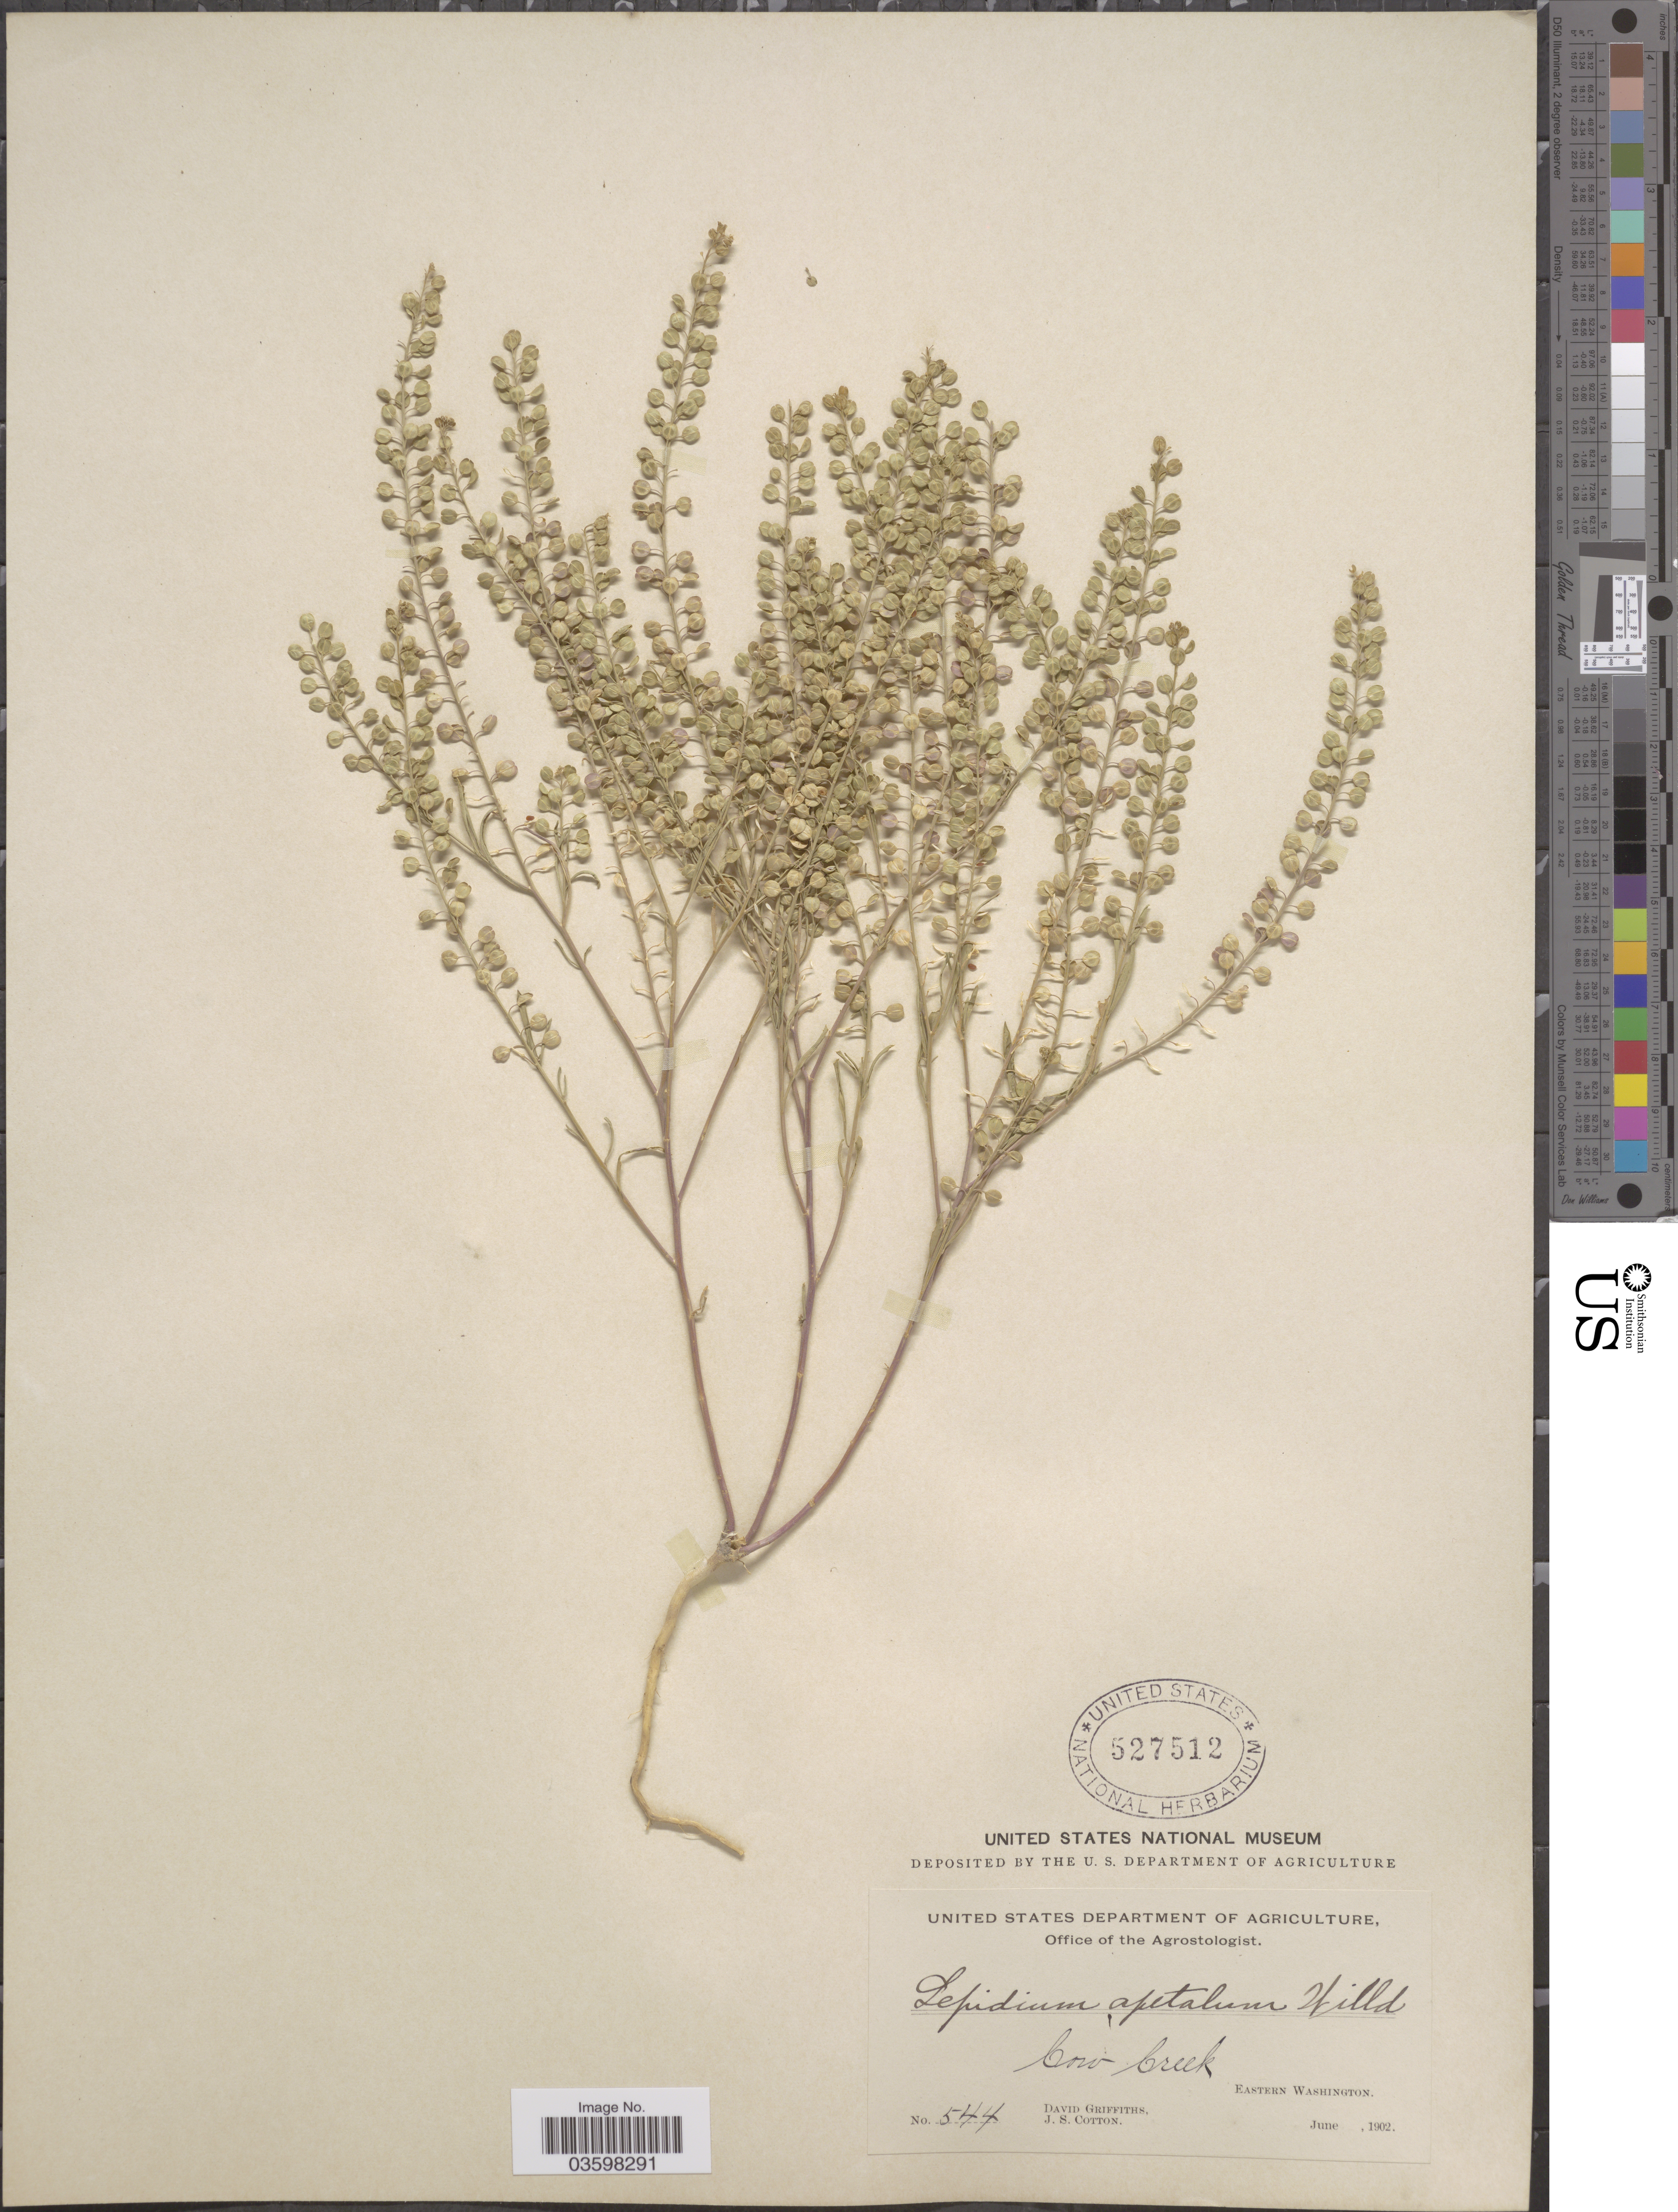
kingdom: Plantae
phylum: Tracheophyta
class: Magnoliopsida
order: Brassicales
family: Brassicaceae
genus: Lepidium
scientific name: Lepidium densiflorum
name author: Schrad.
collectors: D. Griffiths & J. S. Cotton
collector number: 544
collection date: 1902-06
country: United States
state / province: Washington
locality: Cow Creek. Eastern Washington.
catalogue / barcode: US 527512